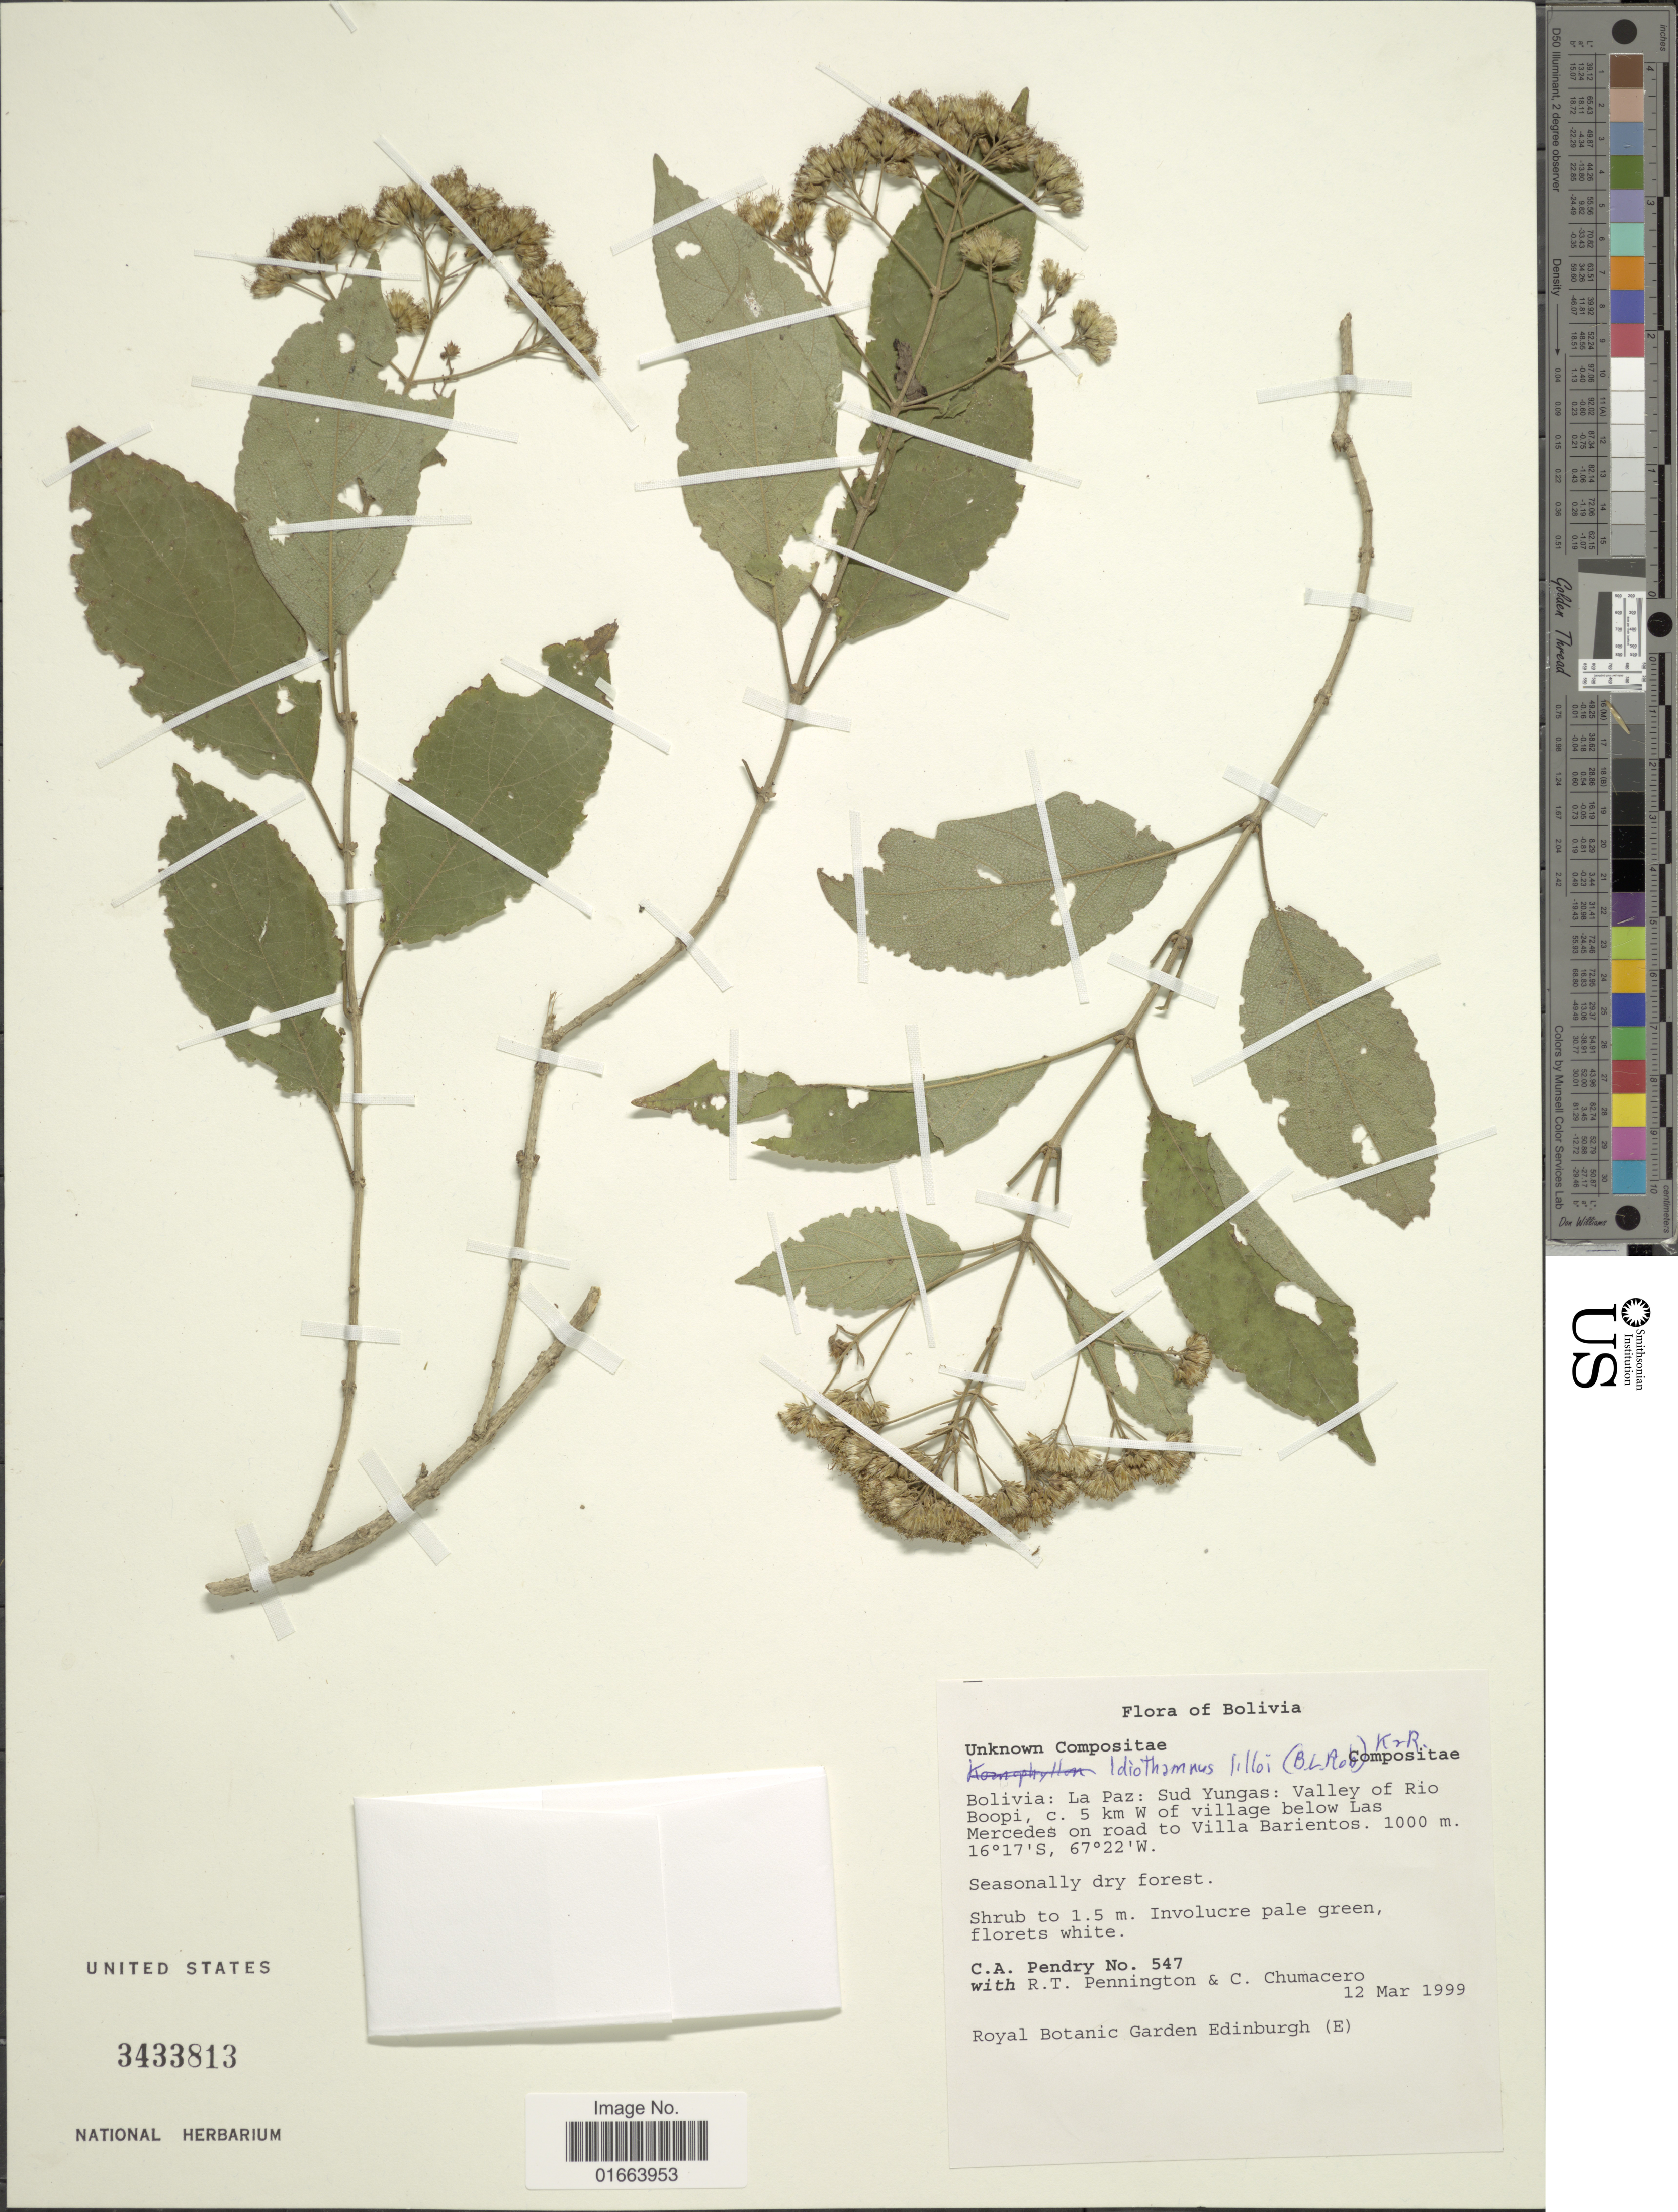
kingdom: Plantae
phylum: Tracheophyta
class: Magnoliopsida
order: Asterales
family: Asteraceae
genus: Idiothamnus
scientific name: Idiothamnus lilloi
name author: (B.L. Rob.) R.M. King & H. Rob.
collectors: C. Pendry, R. T. Pennington & C. Chumacero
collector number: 547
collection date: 1999-03-12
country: Bolivia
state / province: La Paz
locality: Sud yungas: Valley of Rio Boopi, c. 5 km W of village below Las Mercedes on road to Villa Barientos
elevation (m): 1000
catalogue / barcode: US 3433913